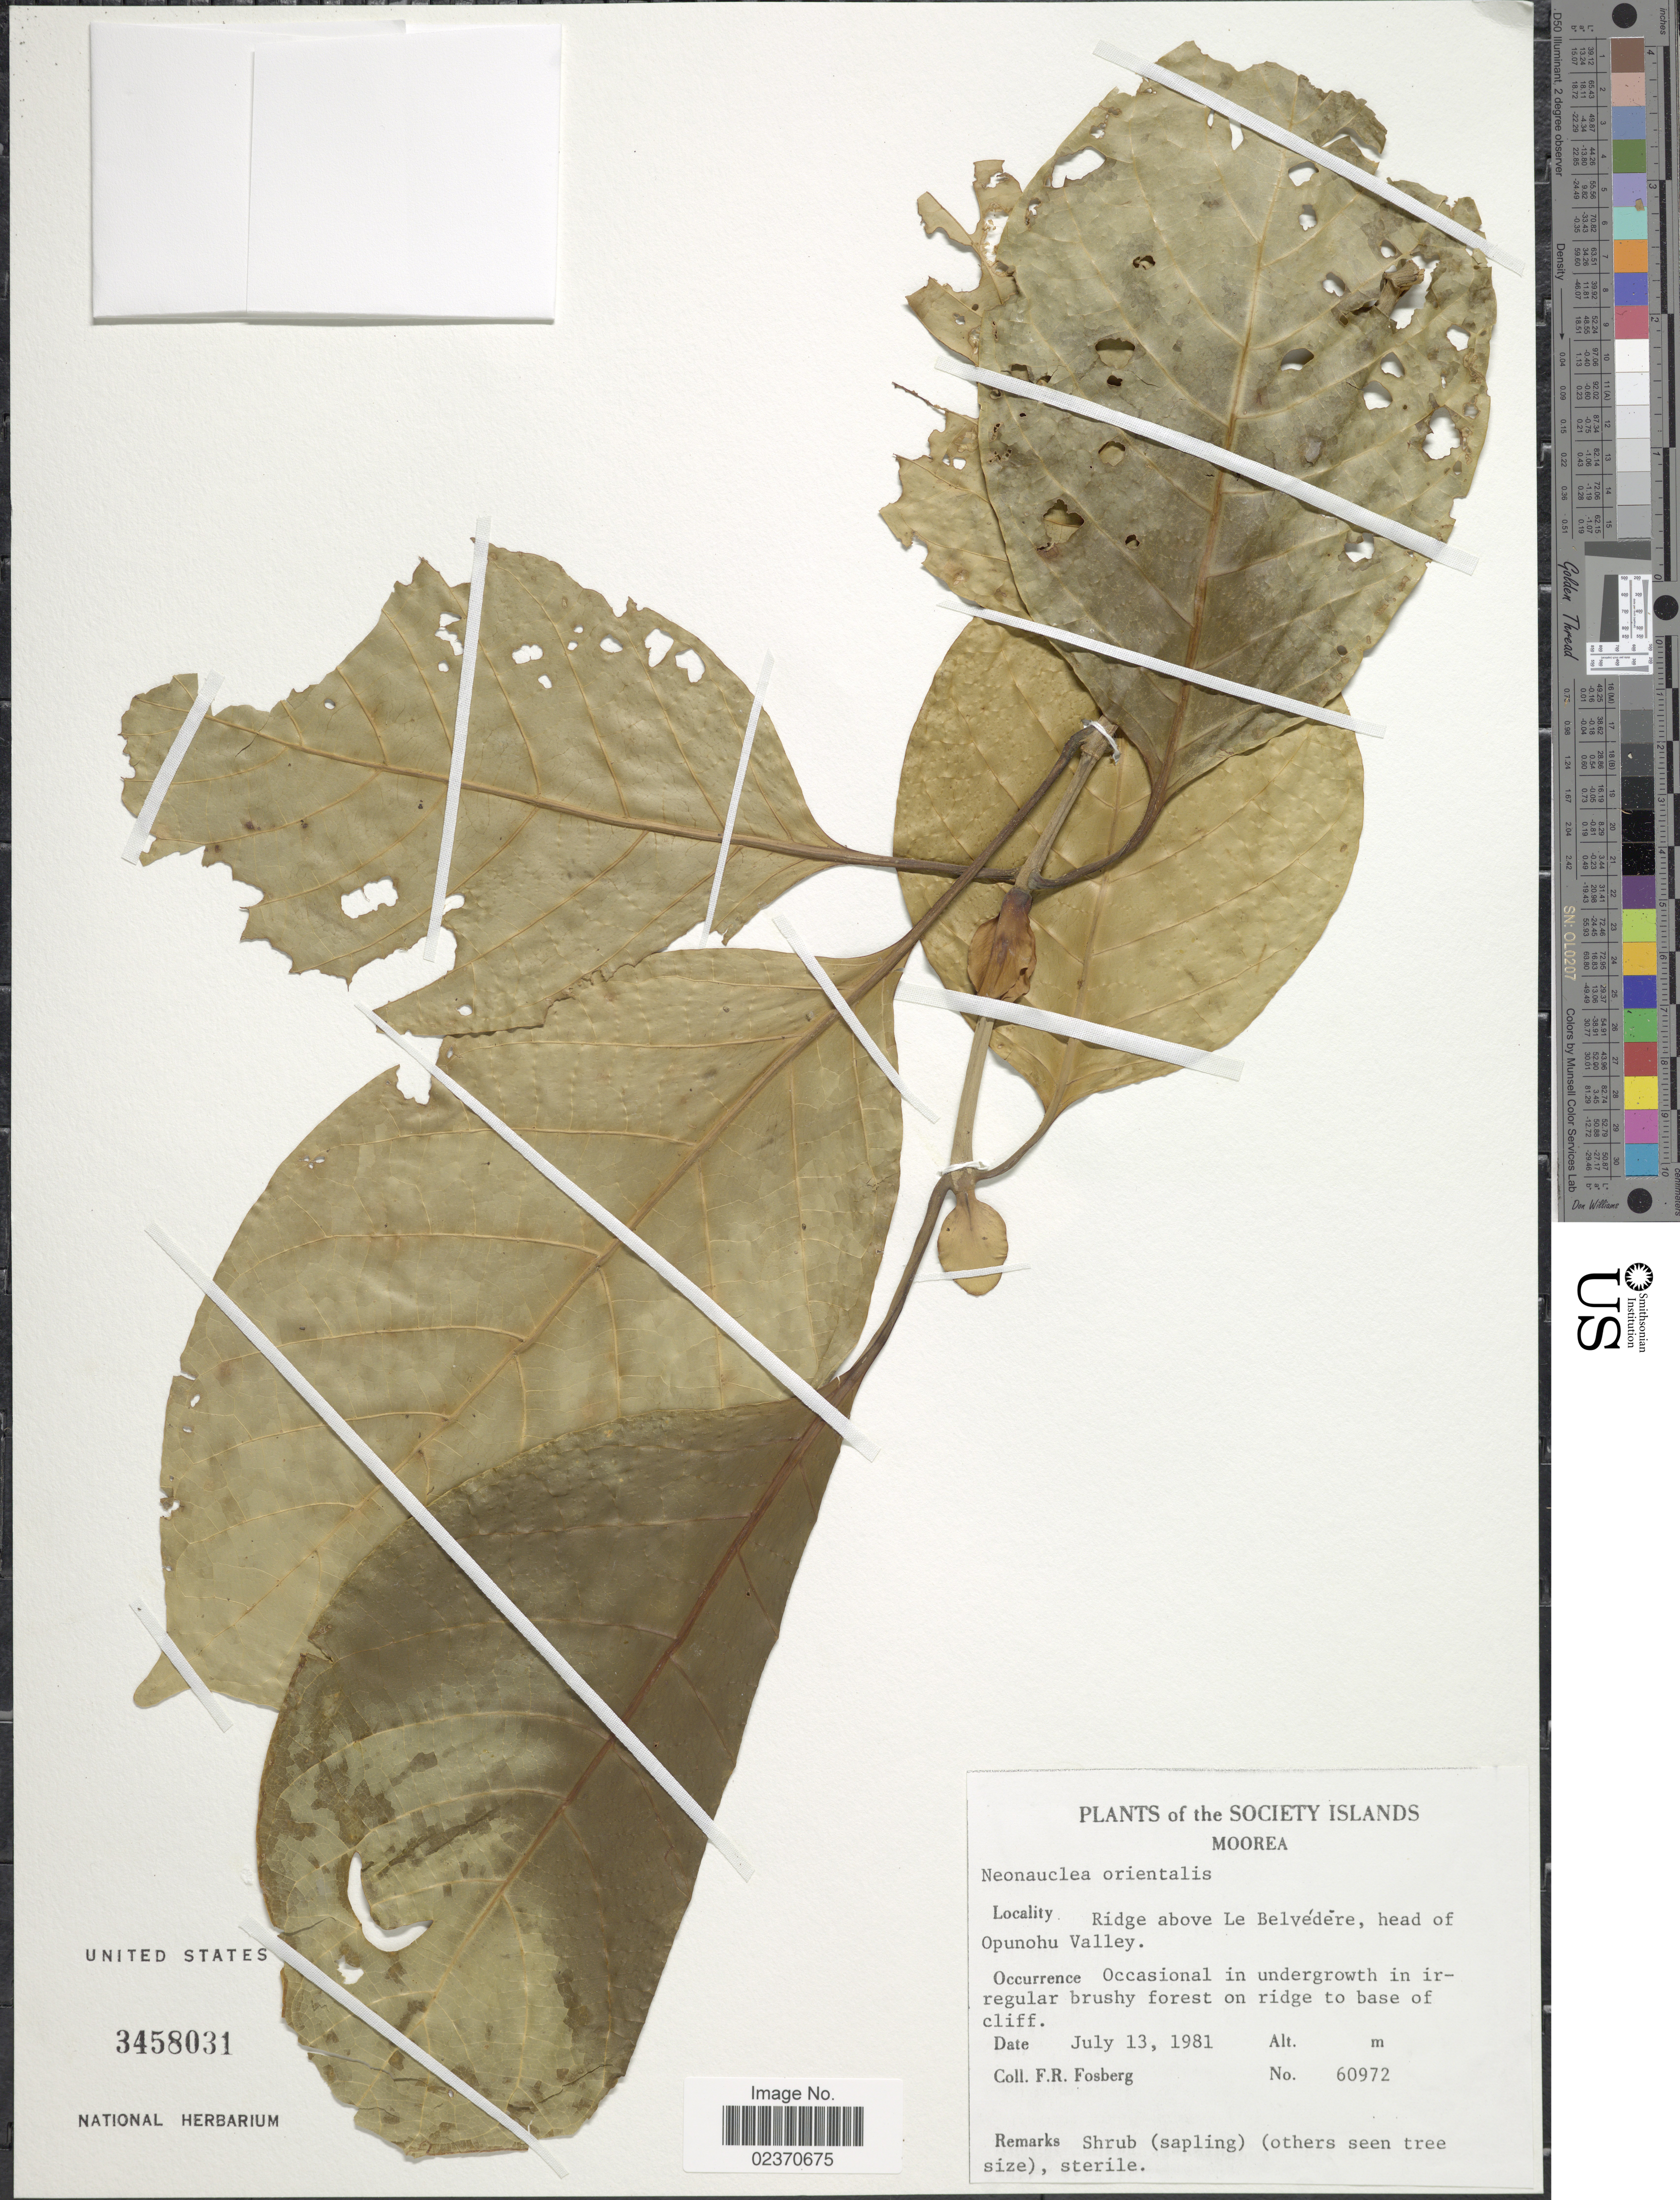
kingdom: Plantae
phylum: Tracheophyta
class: Magnoliopsida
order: Gentianales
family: Rubiaceae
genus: Nauclea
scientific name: Nauclea orientalis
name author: (L.) L.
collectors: F. R. Fosberg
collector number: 60972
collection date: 1981-07-13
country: French Polynesia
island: Moorea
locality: The Society Islands, Moorea, Ridge above Le Belvedere, head of Opunohu Valley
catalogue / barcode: US 3458031